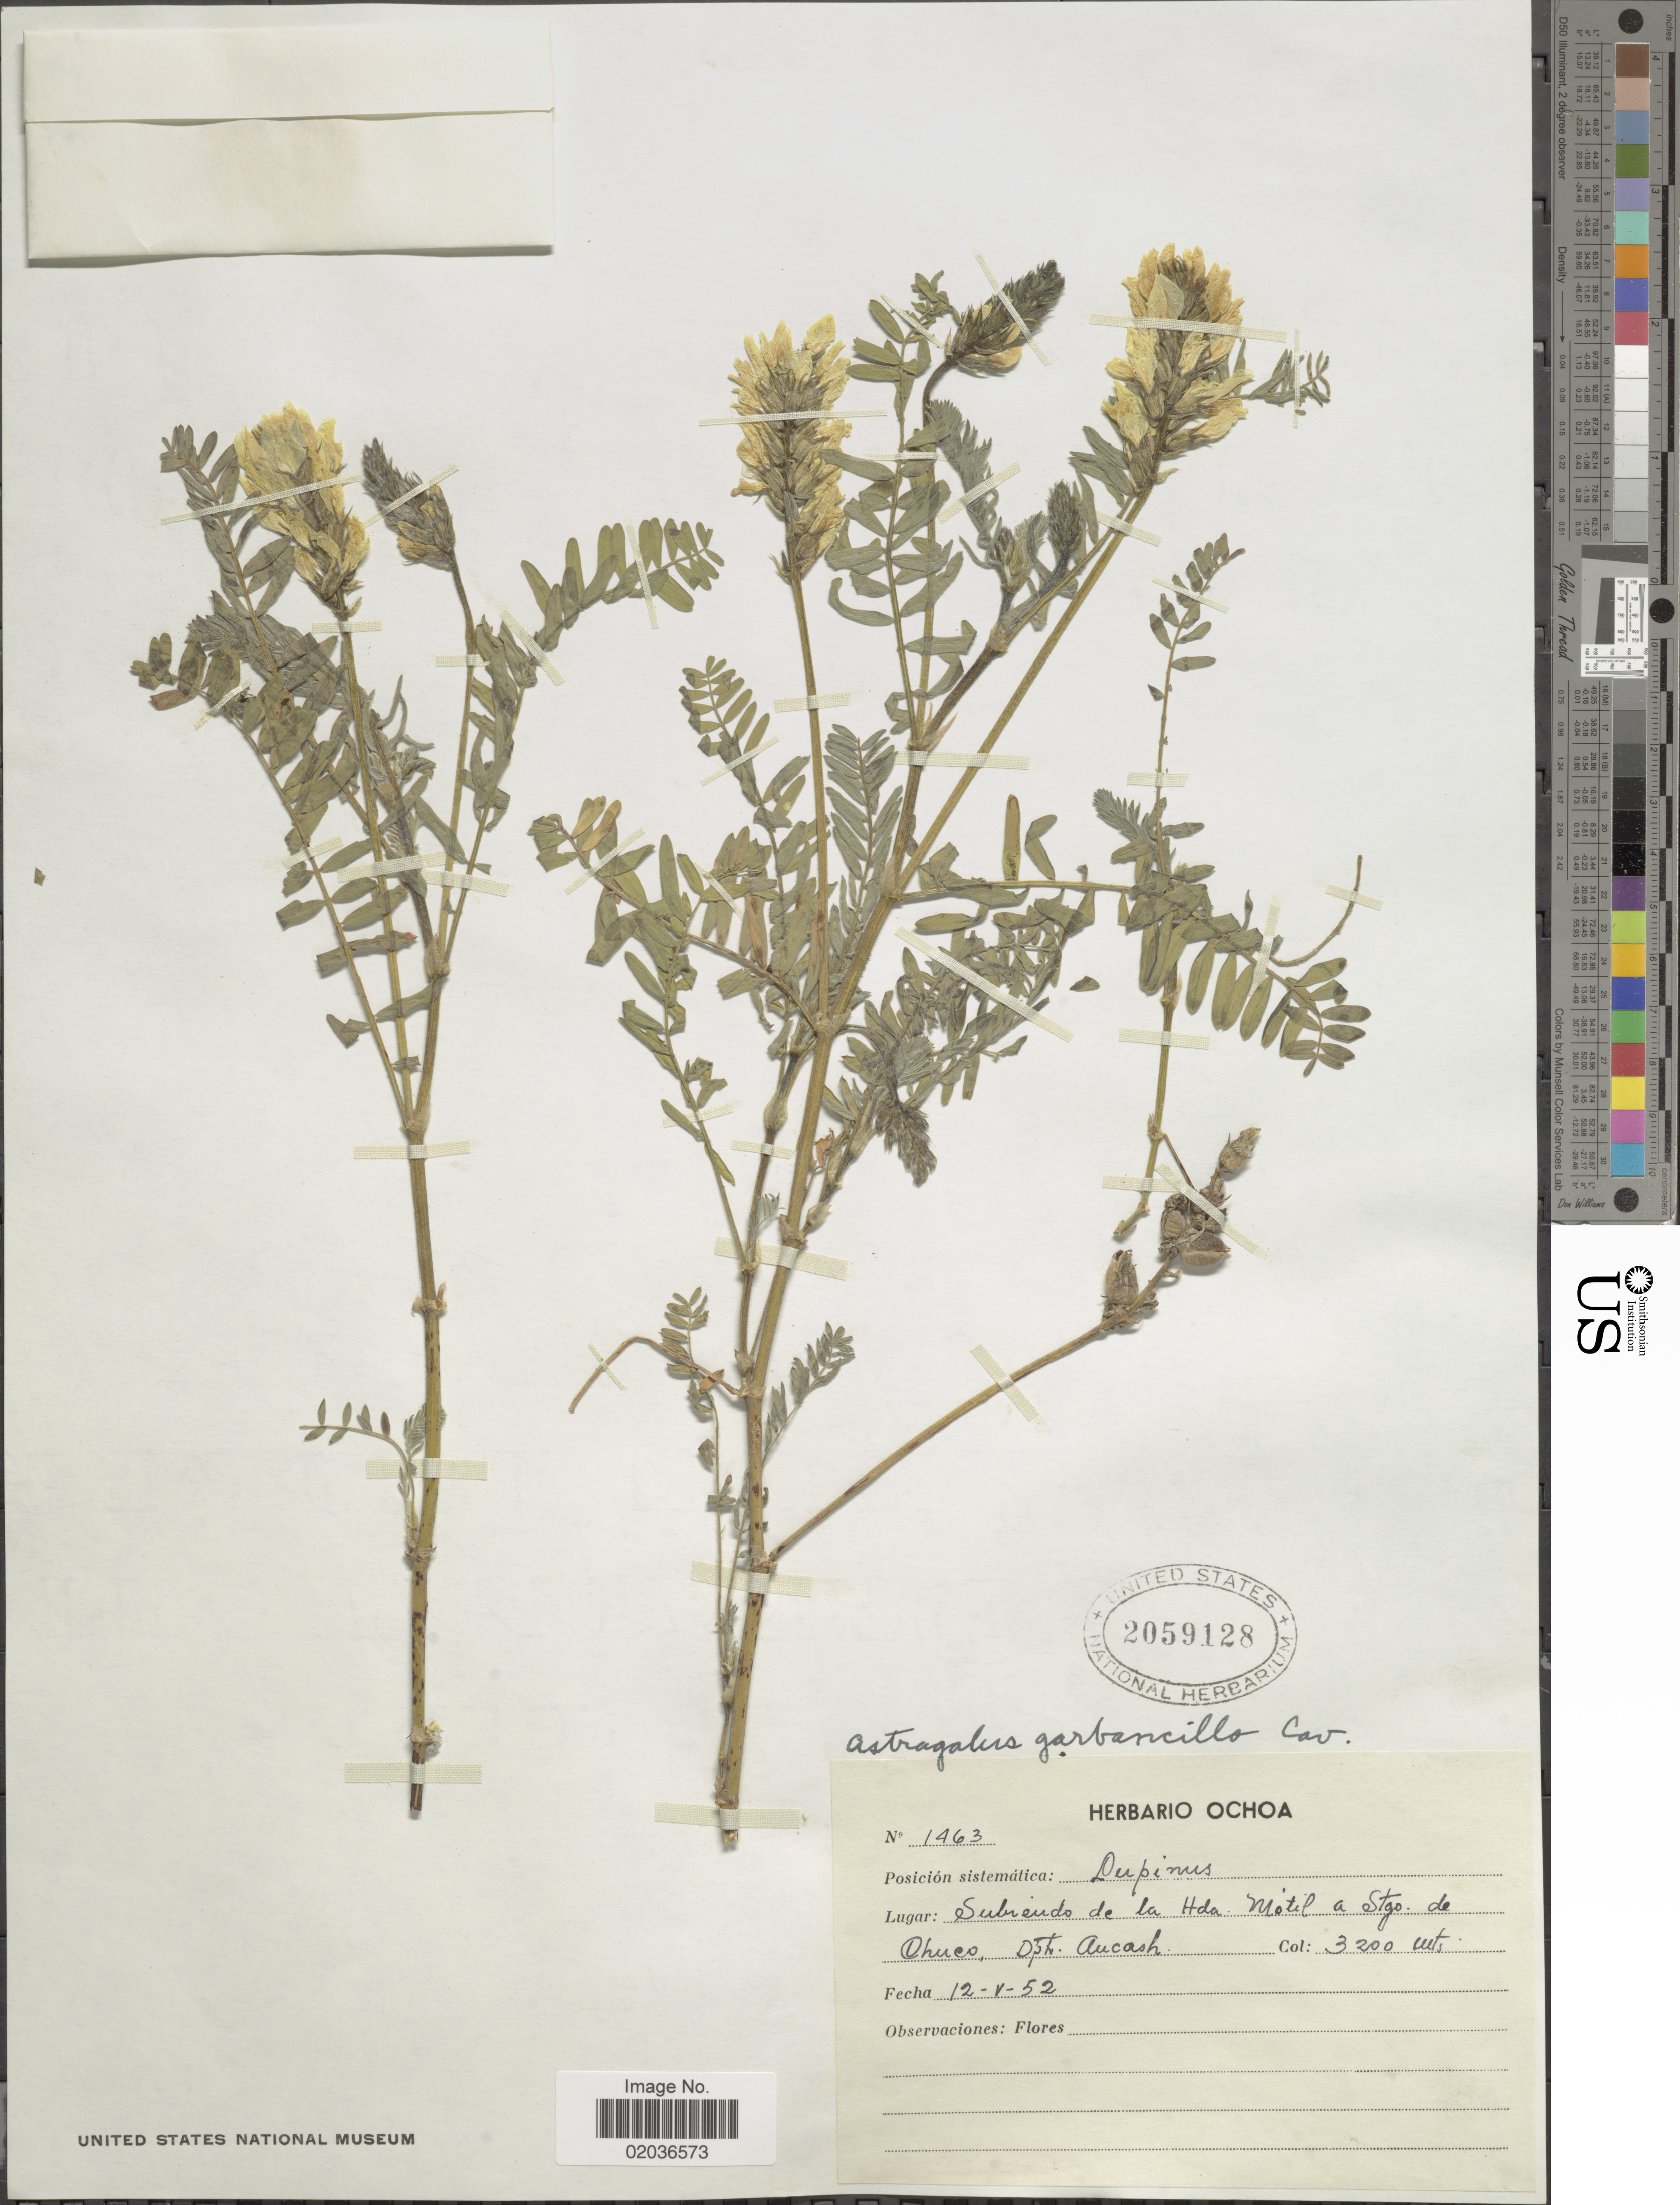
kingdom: Plantae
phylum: Tracheophyta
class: Magnoliopsida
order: Fabales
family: Fabaceae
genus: Astragalus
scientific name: Astragalus garbancillo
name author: Cav.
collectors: ex herb. Ochoa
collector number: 1463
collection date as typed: Transcribed d/m/y: 12/5/52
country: Peru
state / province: Ancash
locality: Subiendo de la Hda. Mótil a Stgo. de Chuco, Dpto. Ancash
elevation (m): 3200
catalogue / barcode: US 2059128